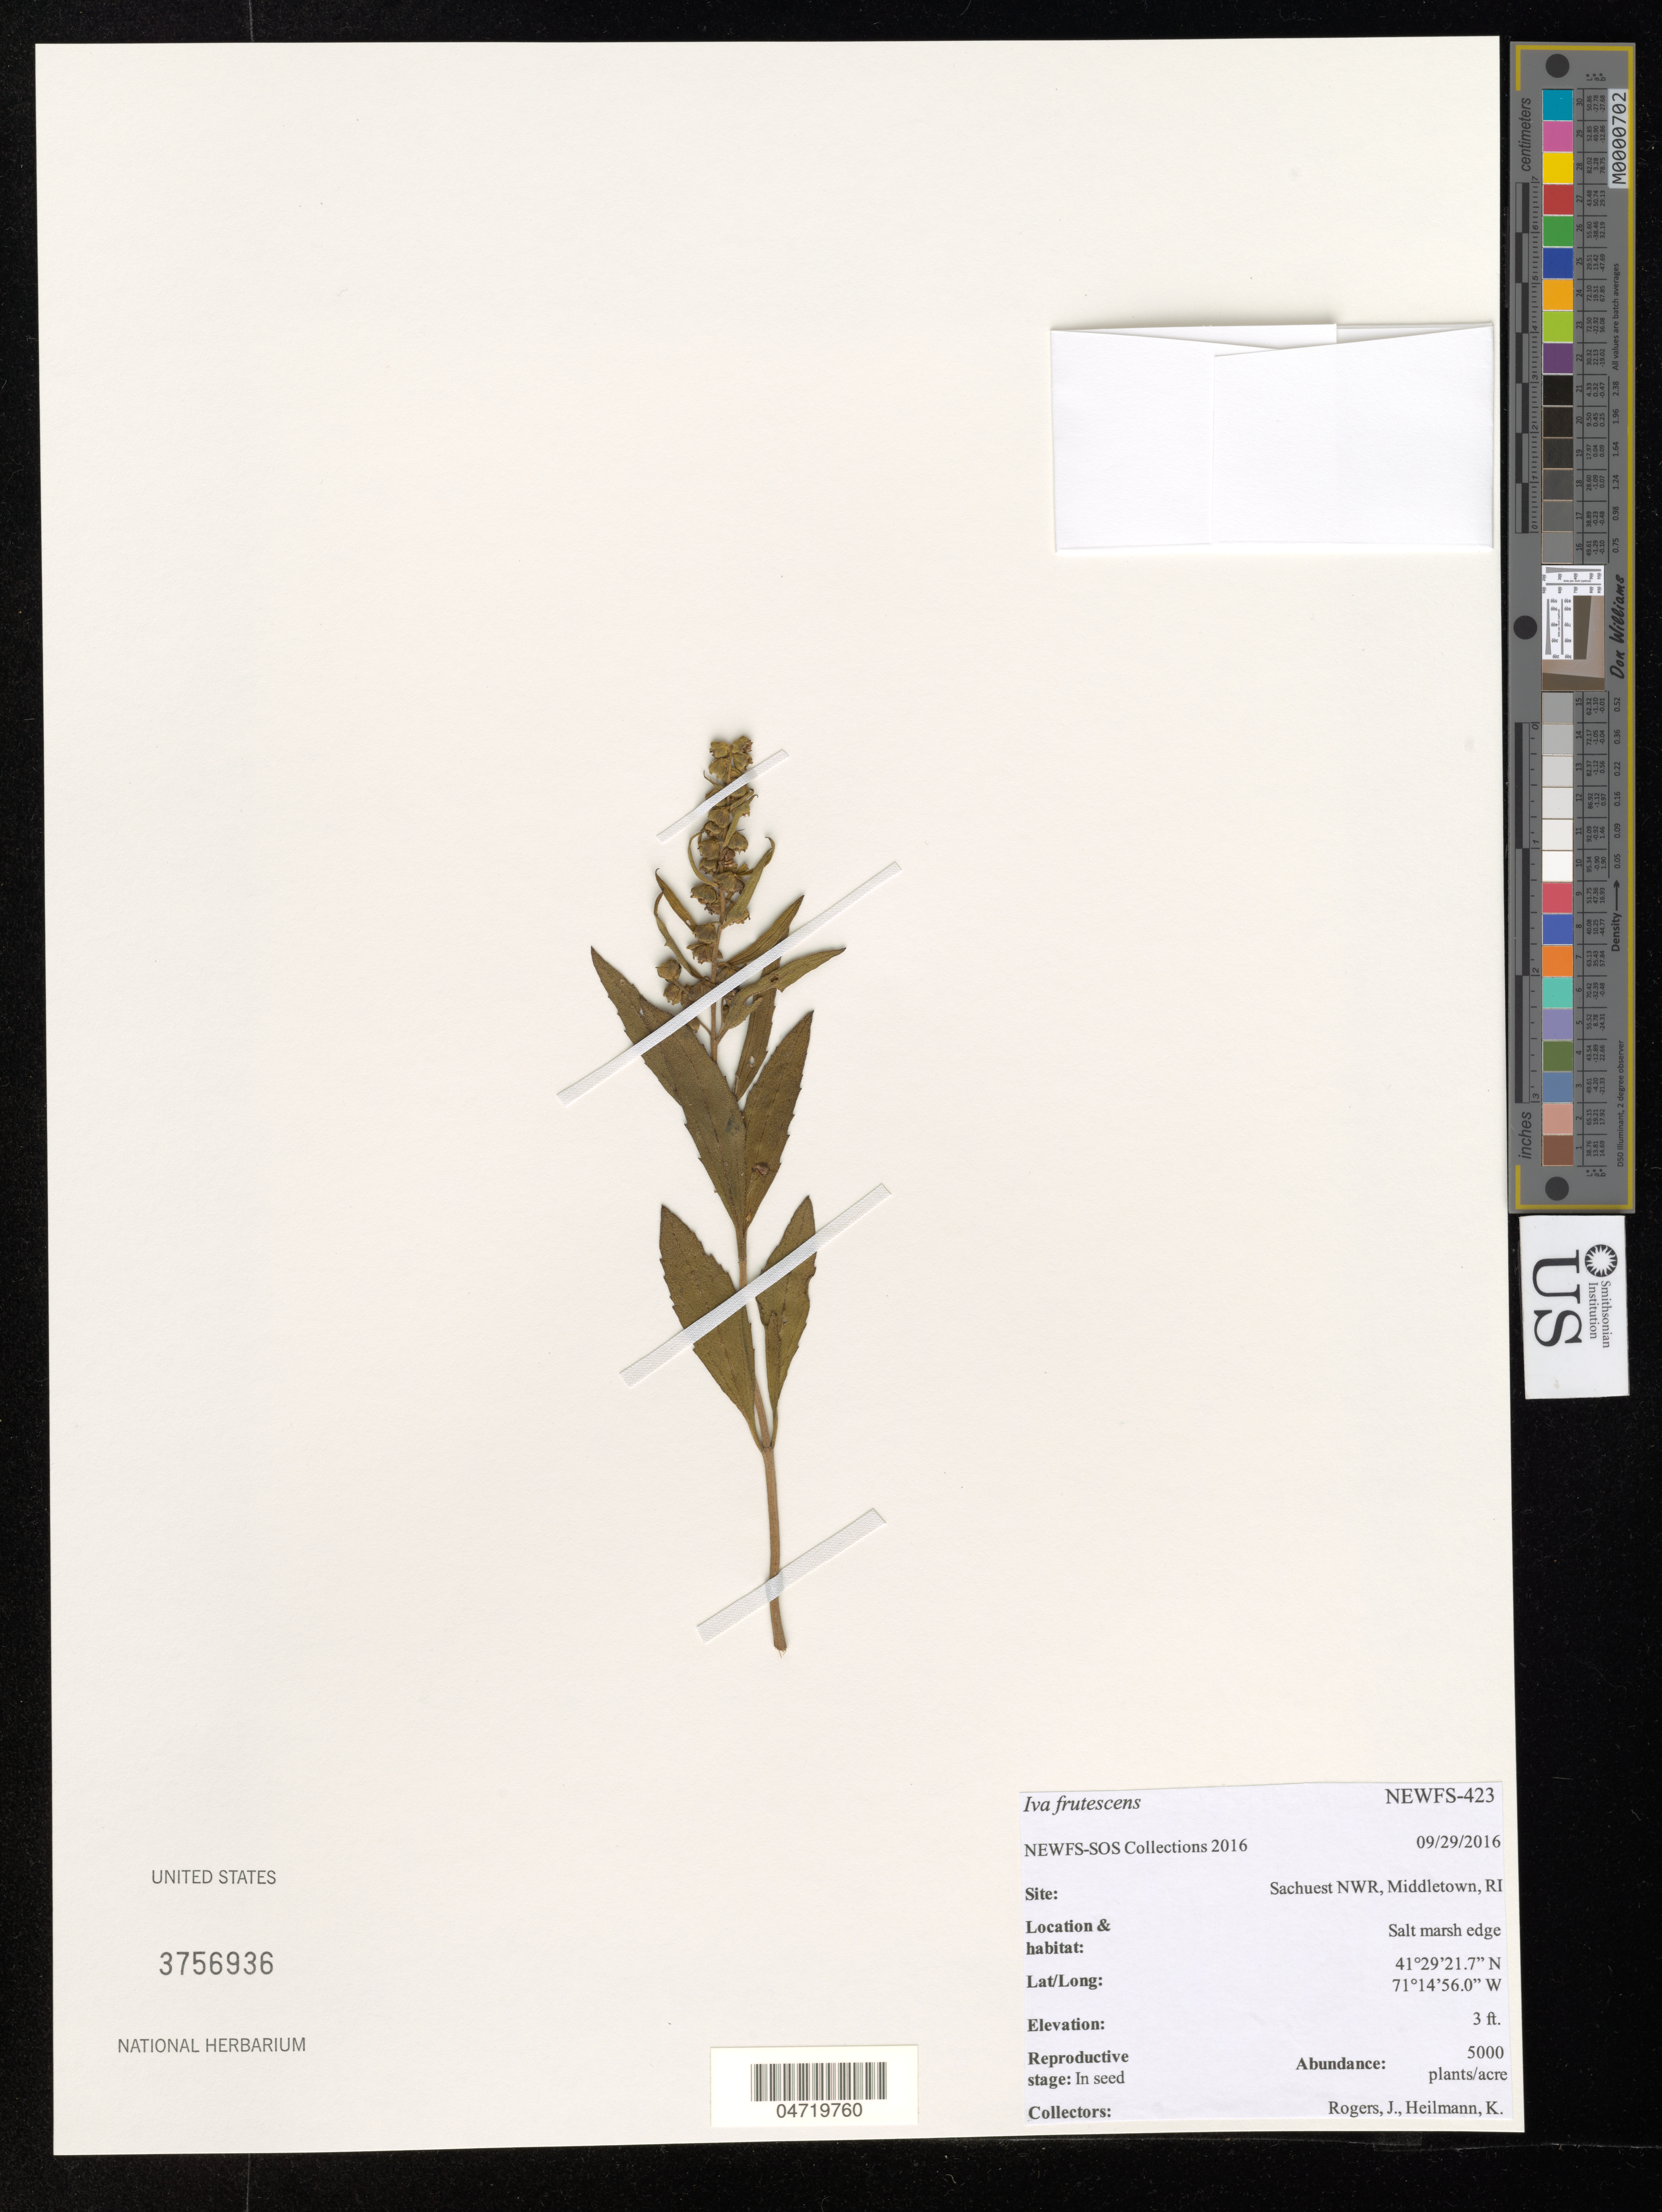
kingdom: Plantae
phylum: Tracheophyta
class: Magnoliopsida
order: Asterales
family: Asteraceae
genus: Iva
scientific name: Iva frutescens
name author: L.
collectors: J. Rogers & K. Heilmann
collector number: NEWFS-423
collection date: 2016-09-29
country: United States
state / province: Rhode Island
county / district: Newport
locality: Sachuest National Wildlife Refuge, salt marsh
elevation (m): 1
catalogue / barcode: US 3756936